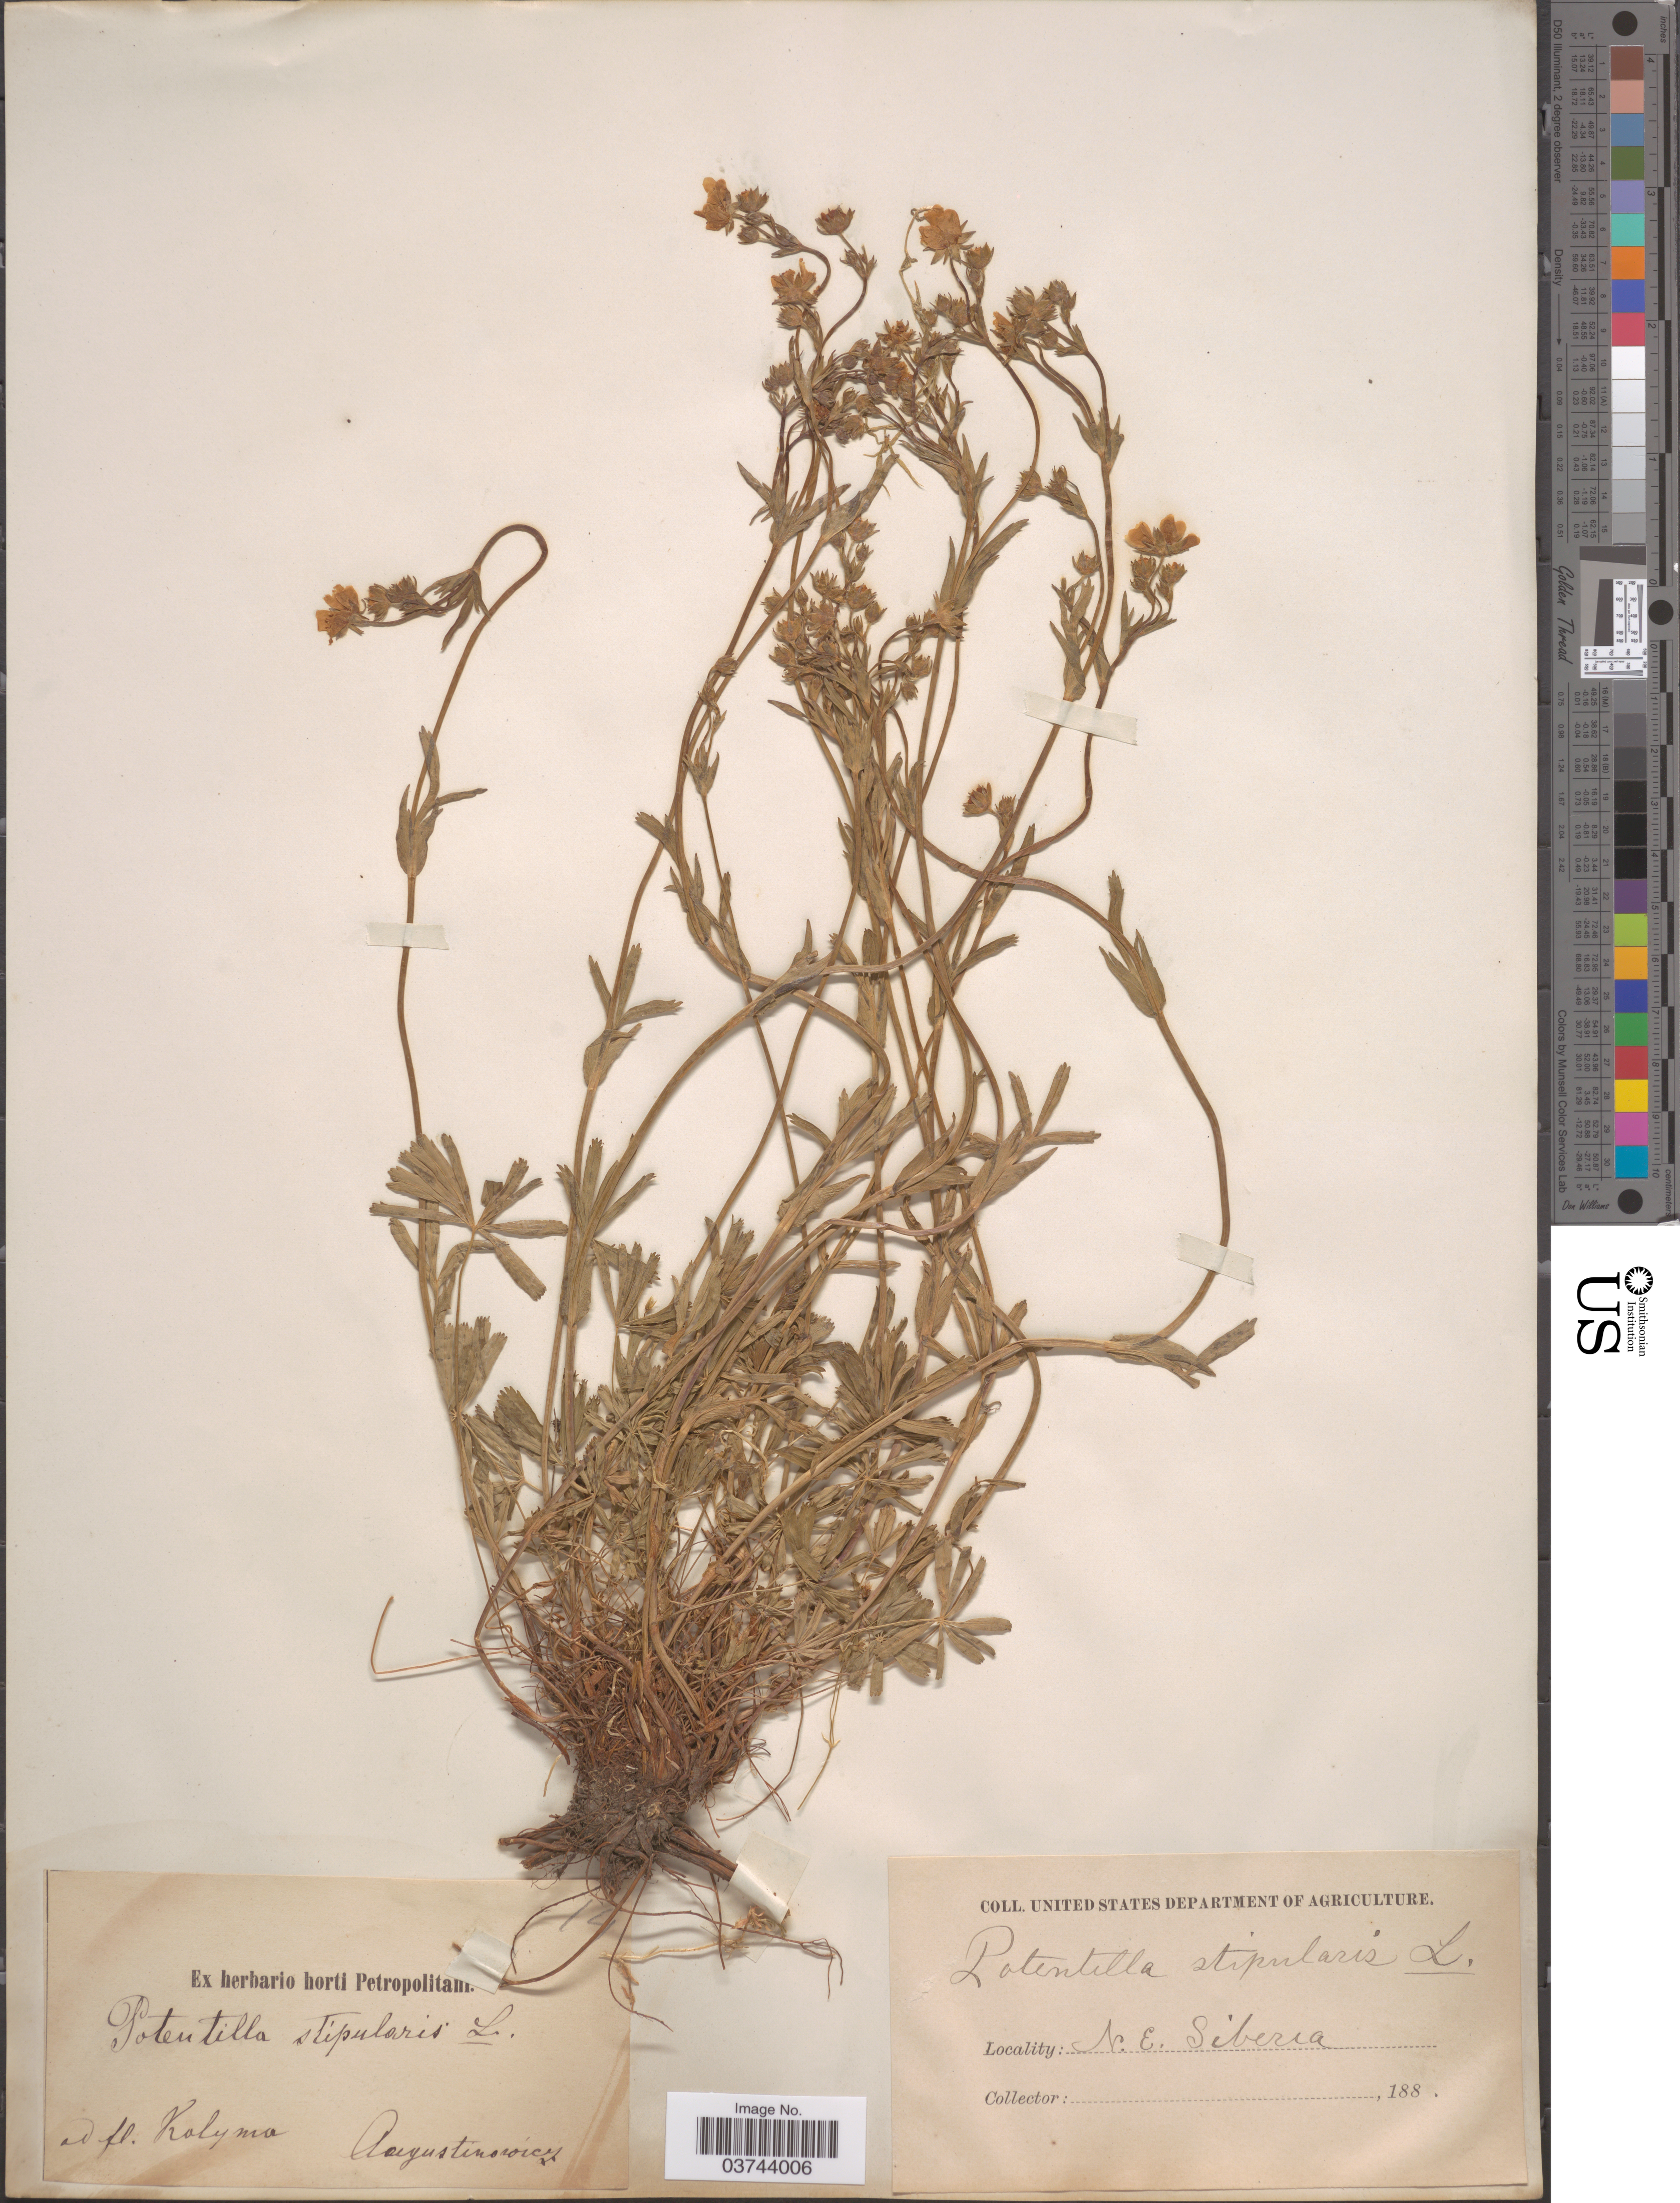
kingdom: Plantae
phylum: Tracheophyta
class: Magnoliopsida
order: Rosales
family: Rosaceae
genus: Potentilla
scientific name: Potentilla stipularis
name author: L.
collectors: Augustinowicz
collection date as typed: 188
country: Russian Federation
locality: Ad fl. Kolyma. N. E. Siberia.